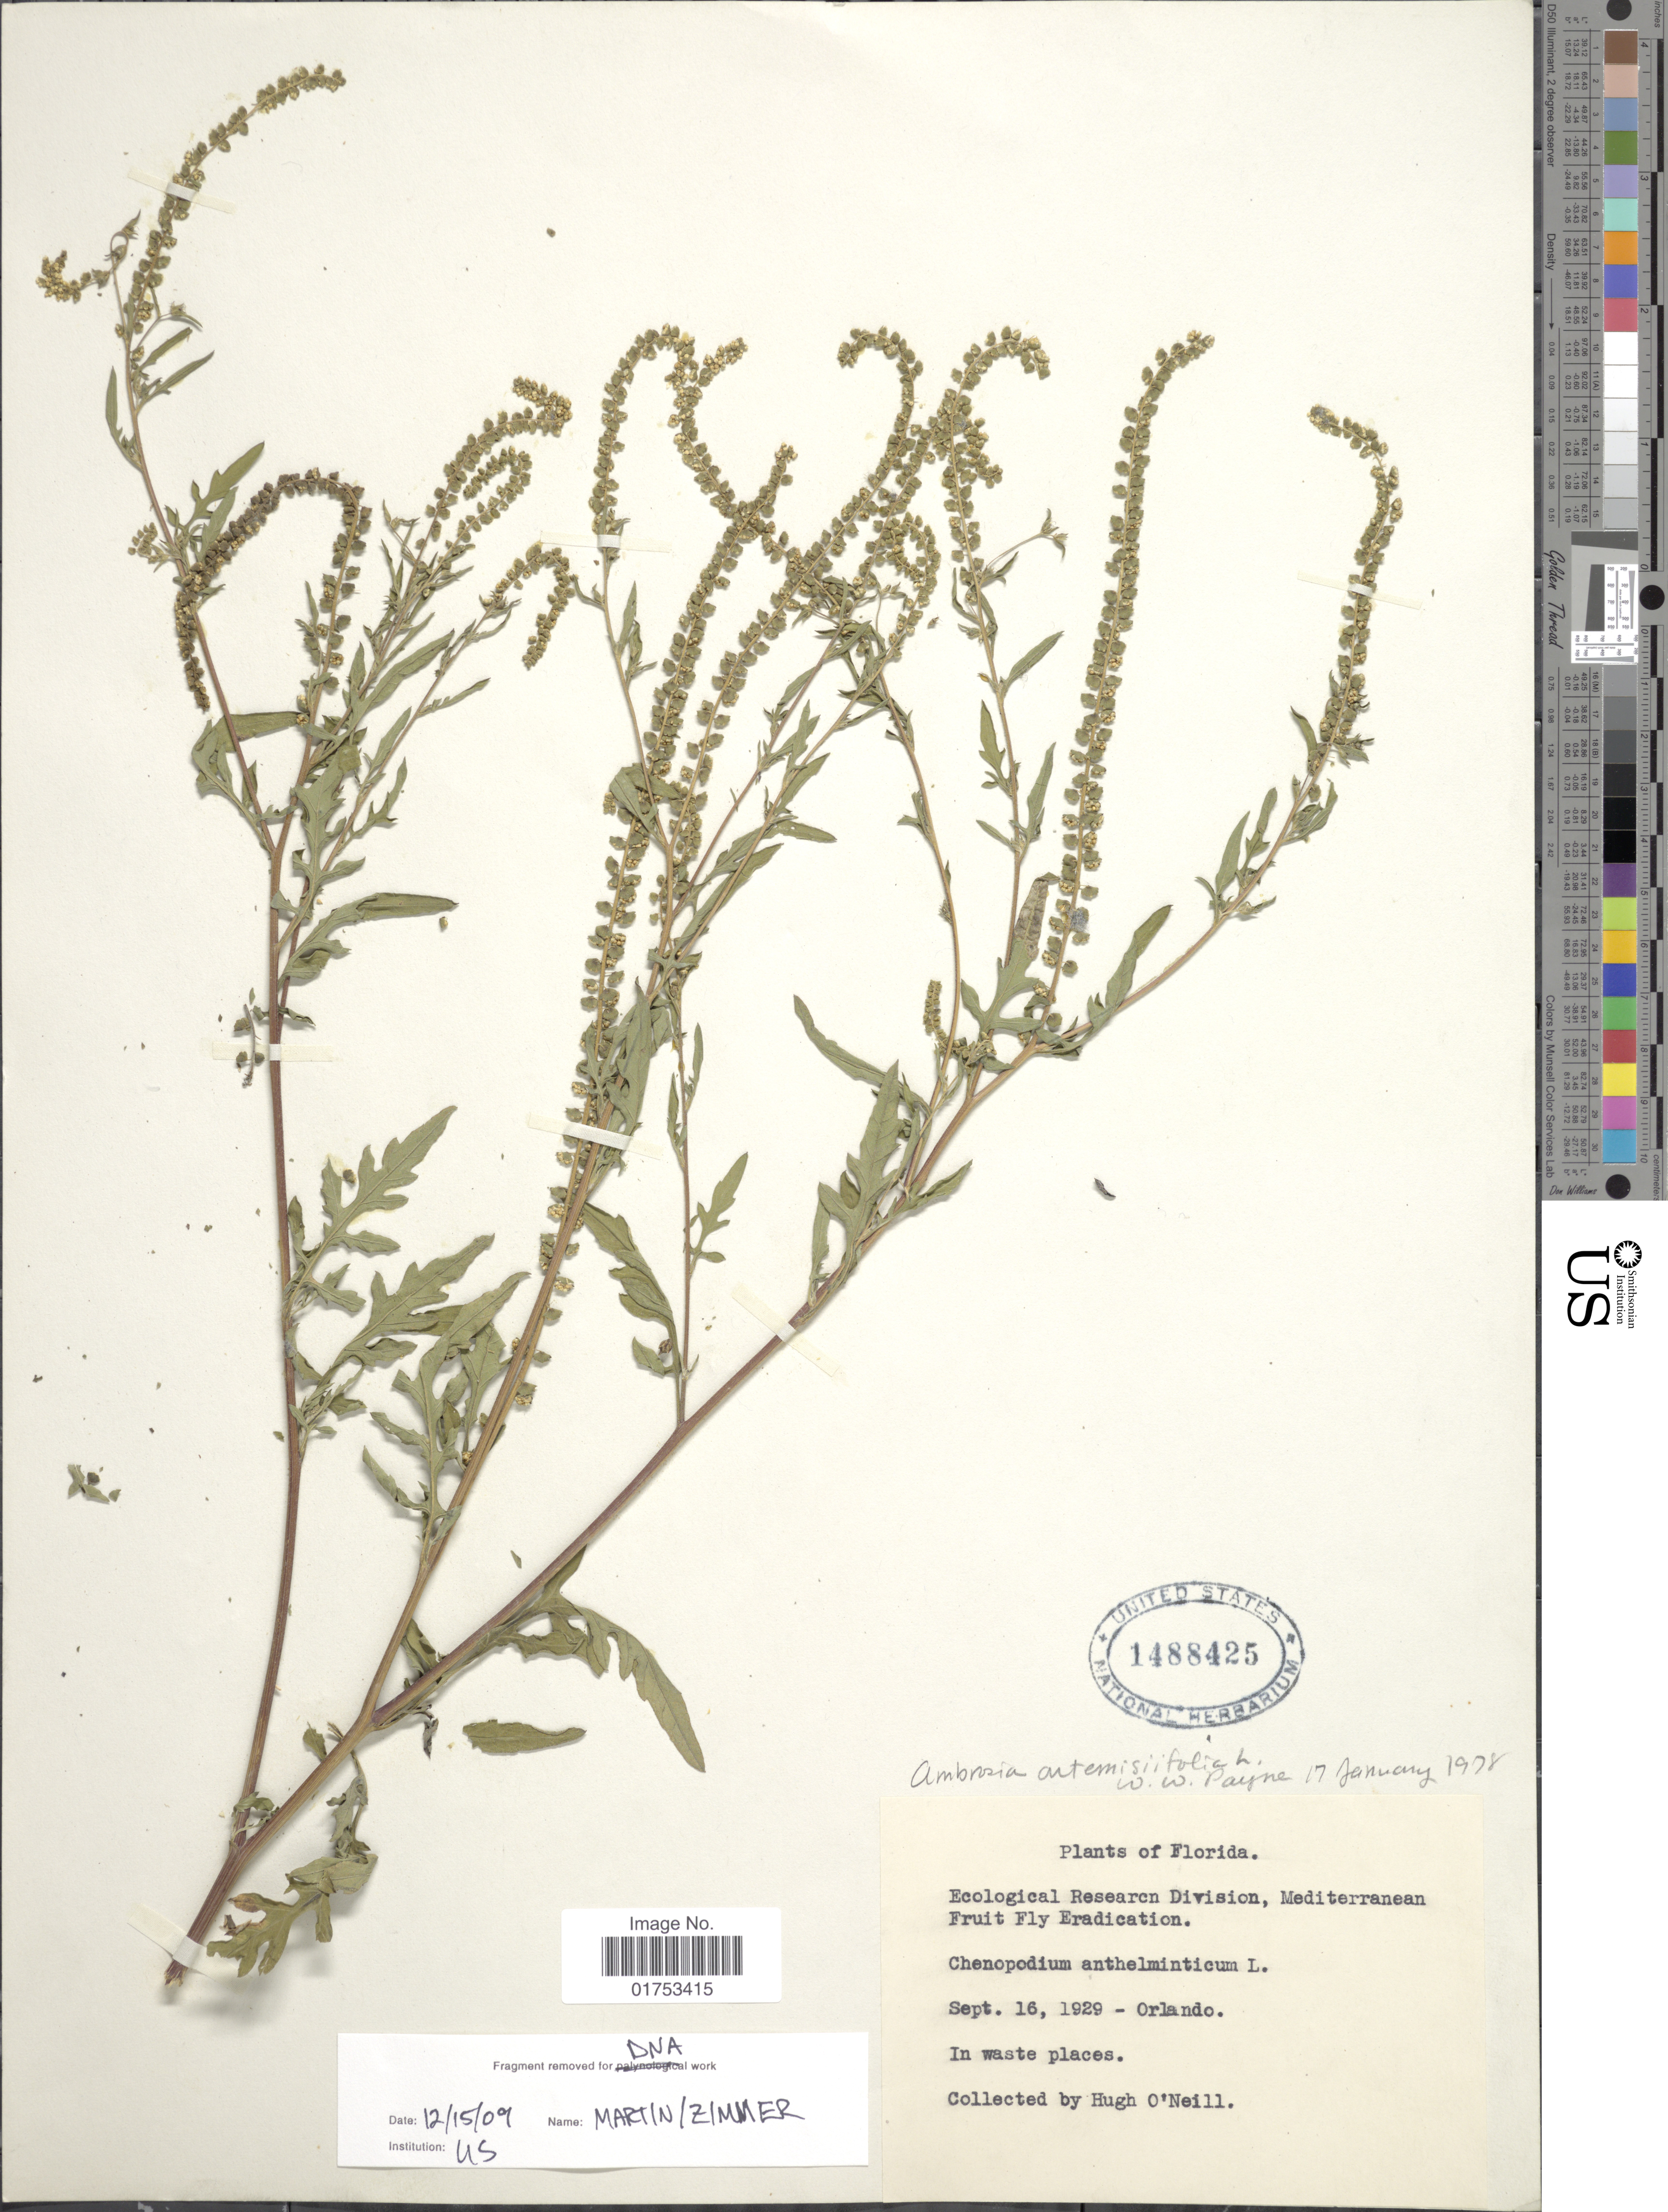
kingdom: Plantae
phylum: Tracheophyta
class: Magnoliopsida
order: Asterales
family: Asteraceae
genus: Ambrosia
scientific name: Ambrosia artemisiifolia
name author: L.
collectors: H. O'Neill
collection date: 1929-09-16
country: United States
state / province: Florida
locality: Orlando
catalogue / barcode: US 1488425